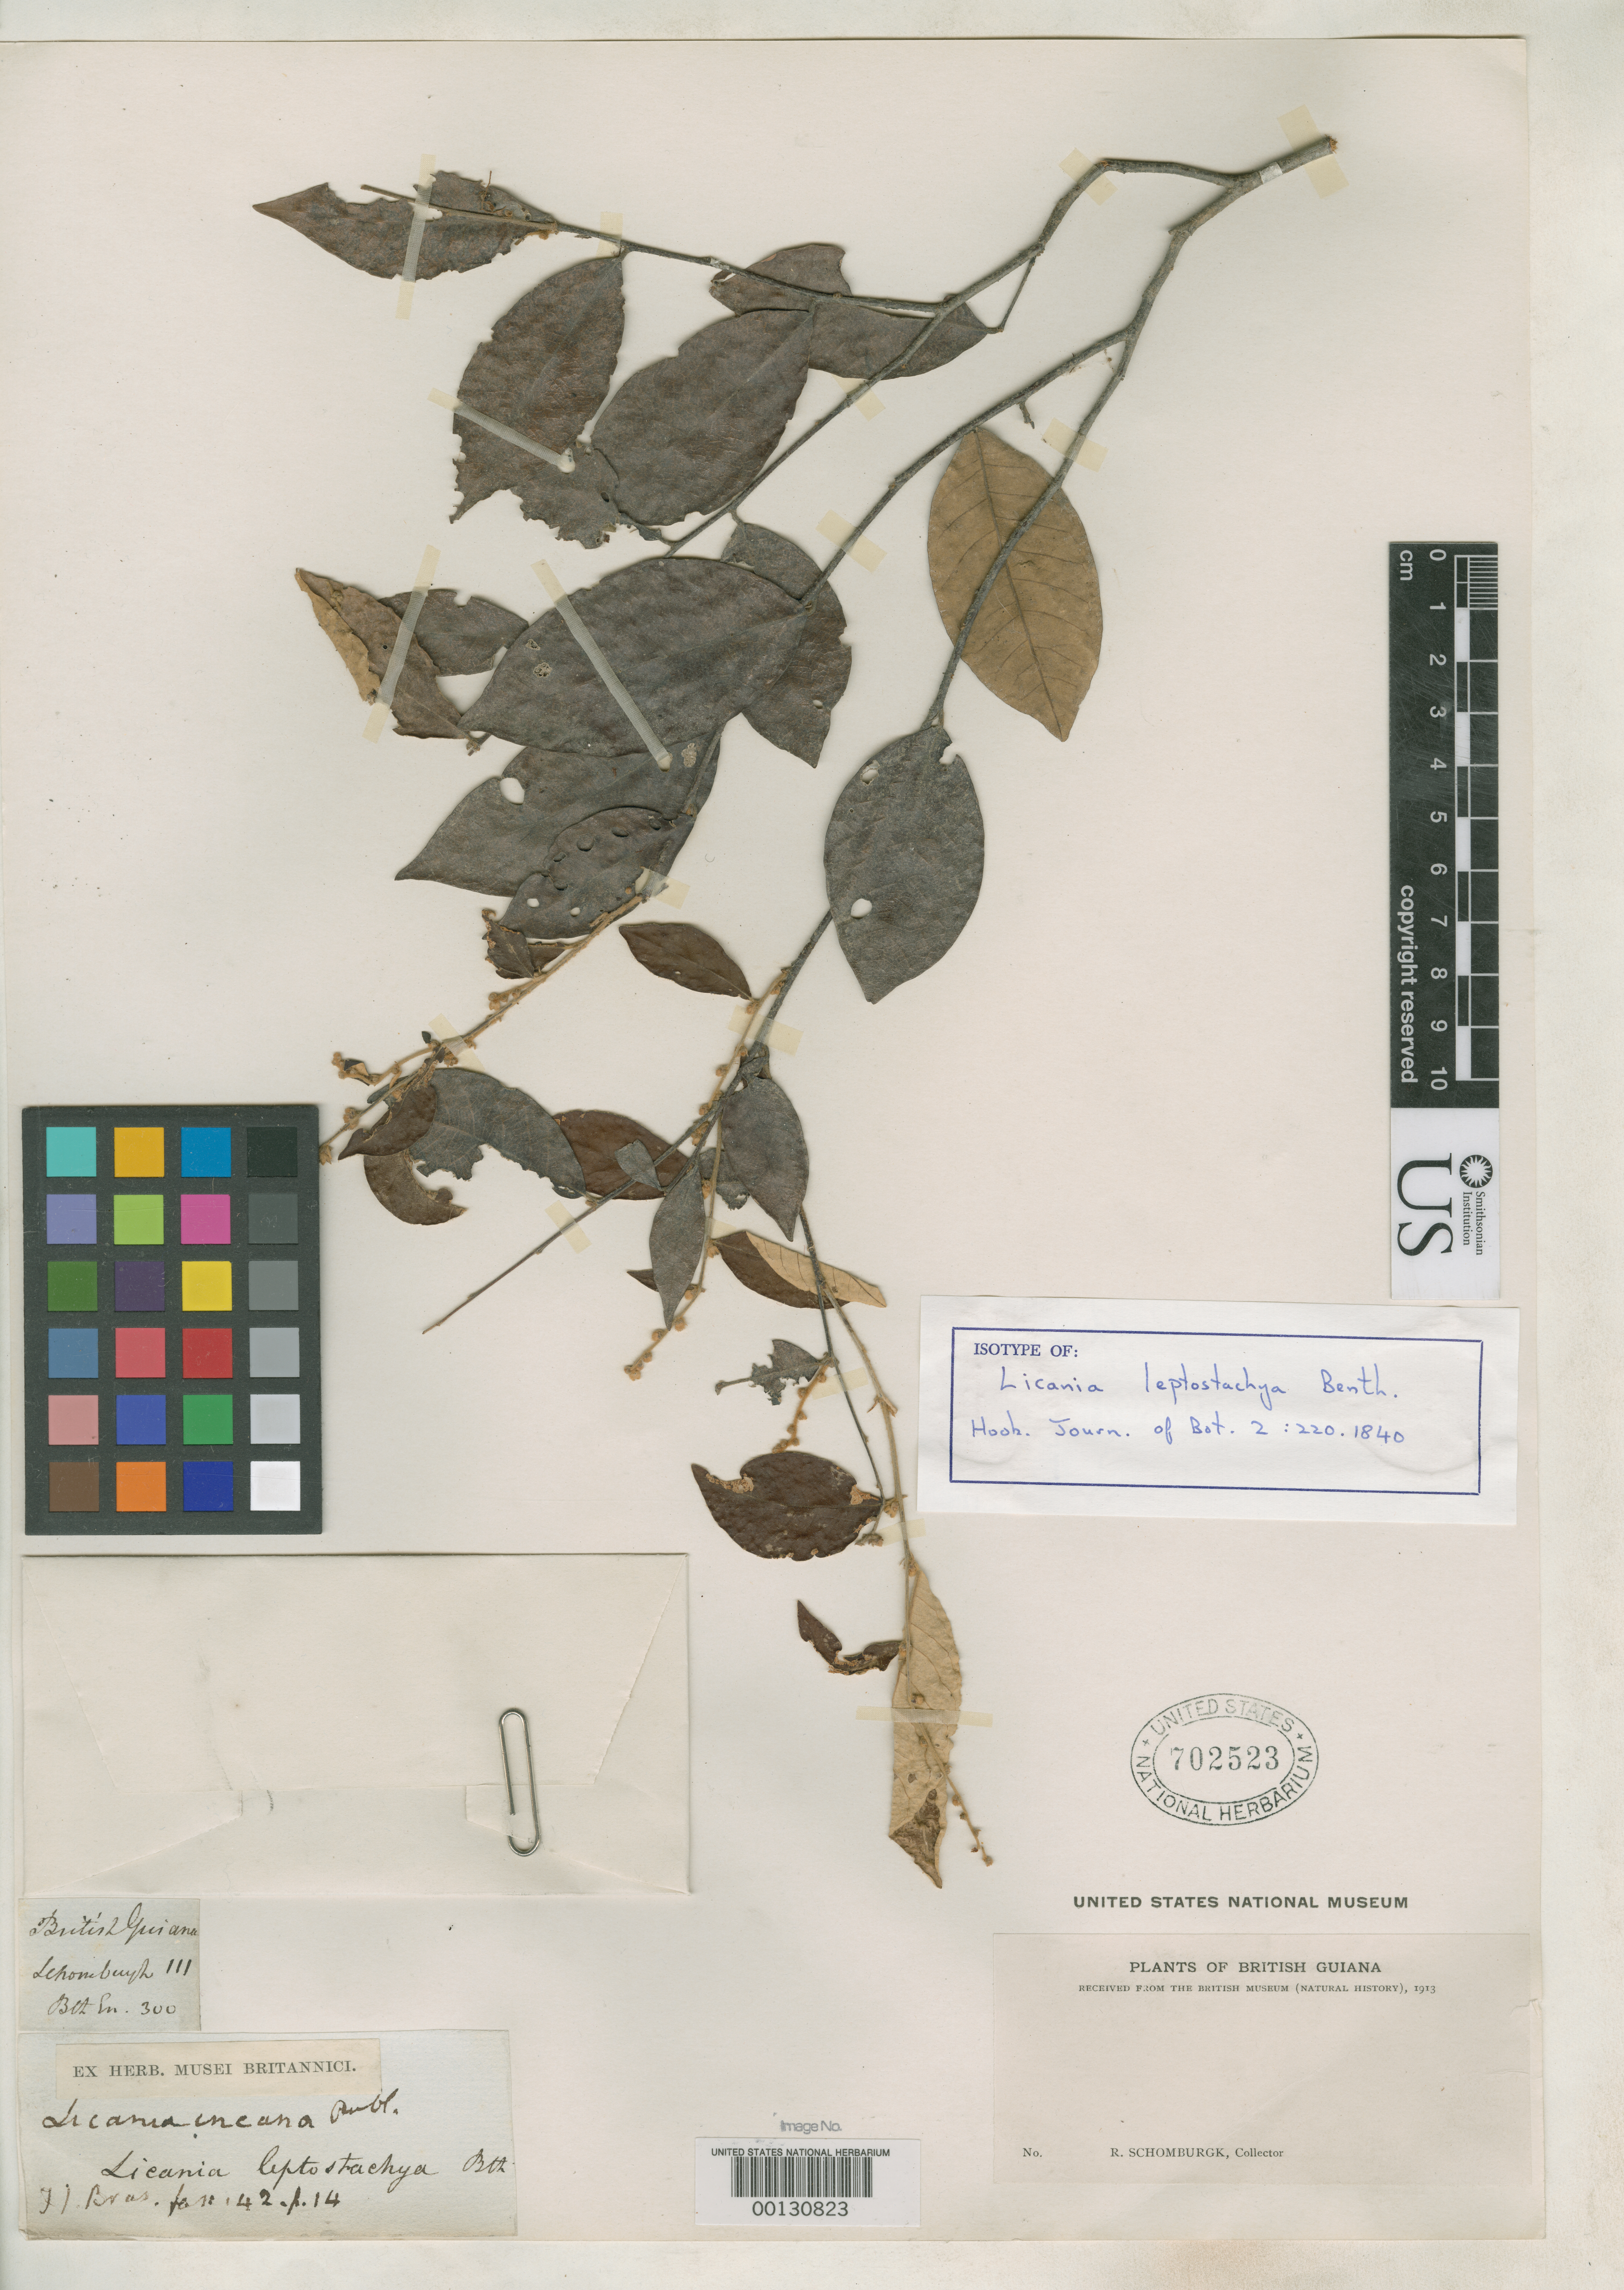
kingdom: Plantae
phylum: Tracheophyta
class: Magnoliopsida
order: Malpighiales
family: Chrysobalanaceae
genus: Licania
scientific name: Licania leptostachya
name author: Benth.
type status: Isotype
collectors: R. H. Schomburgk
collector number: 111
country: Guyana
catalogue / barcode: US 702523